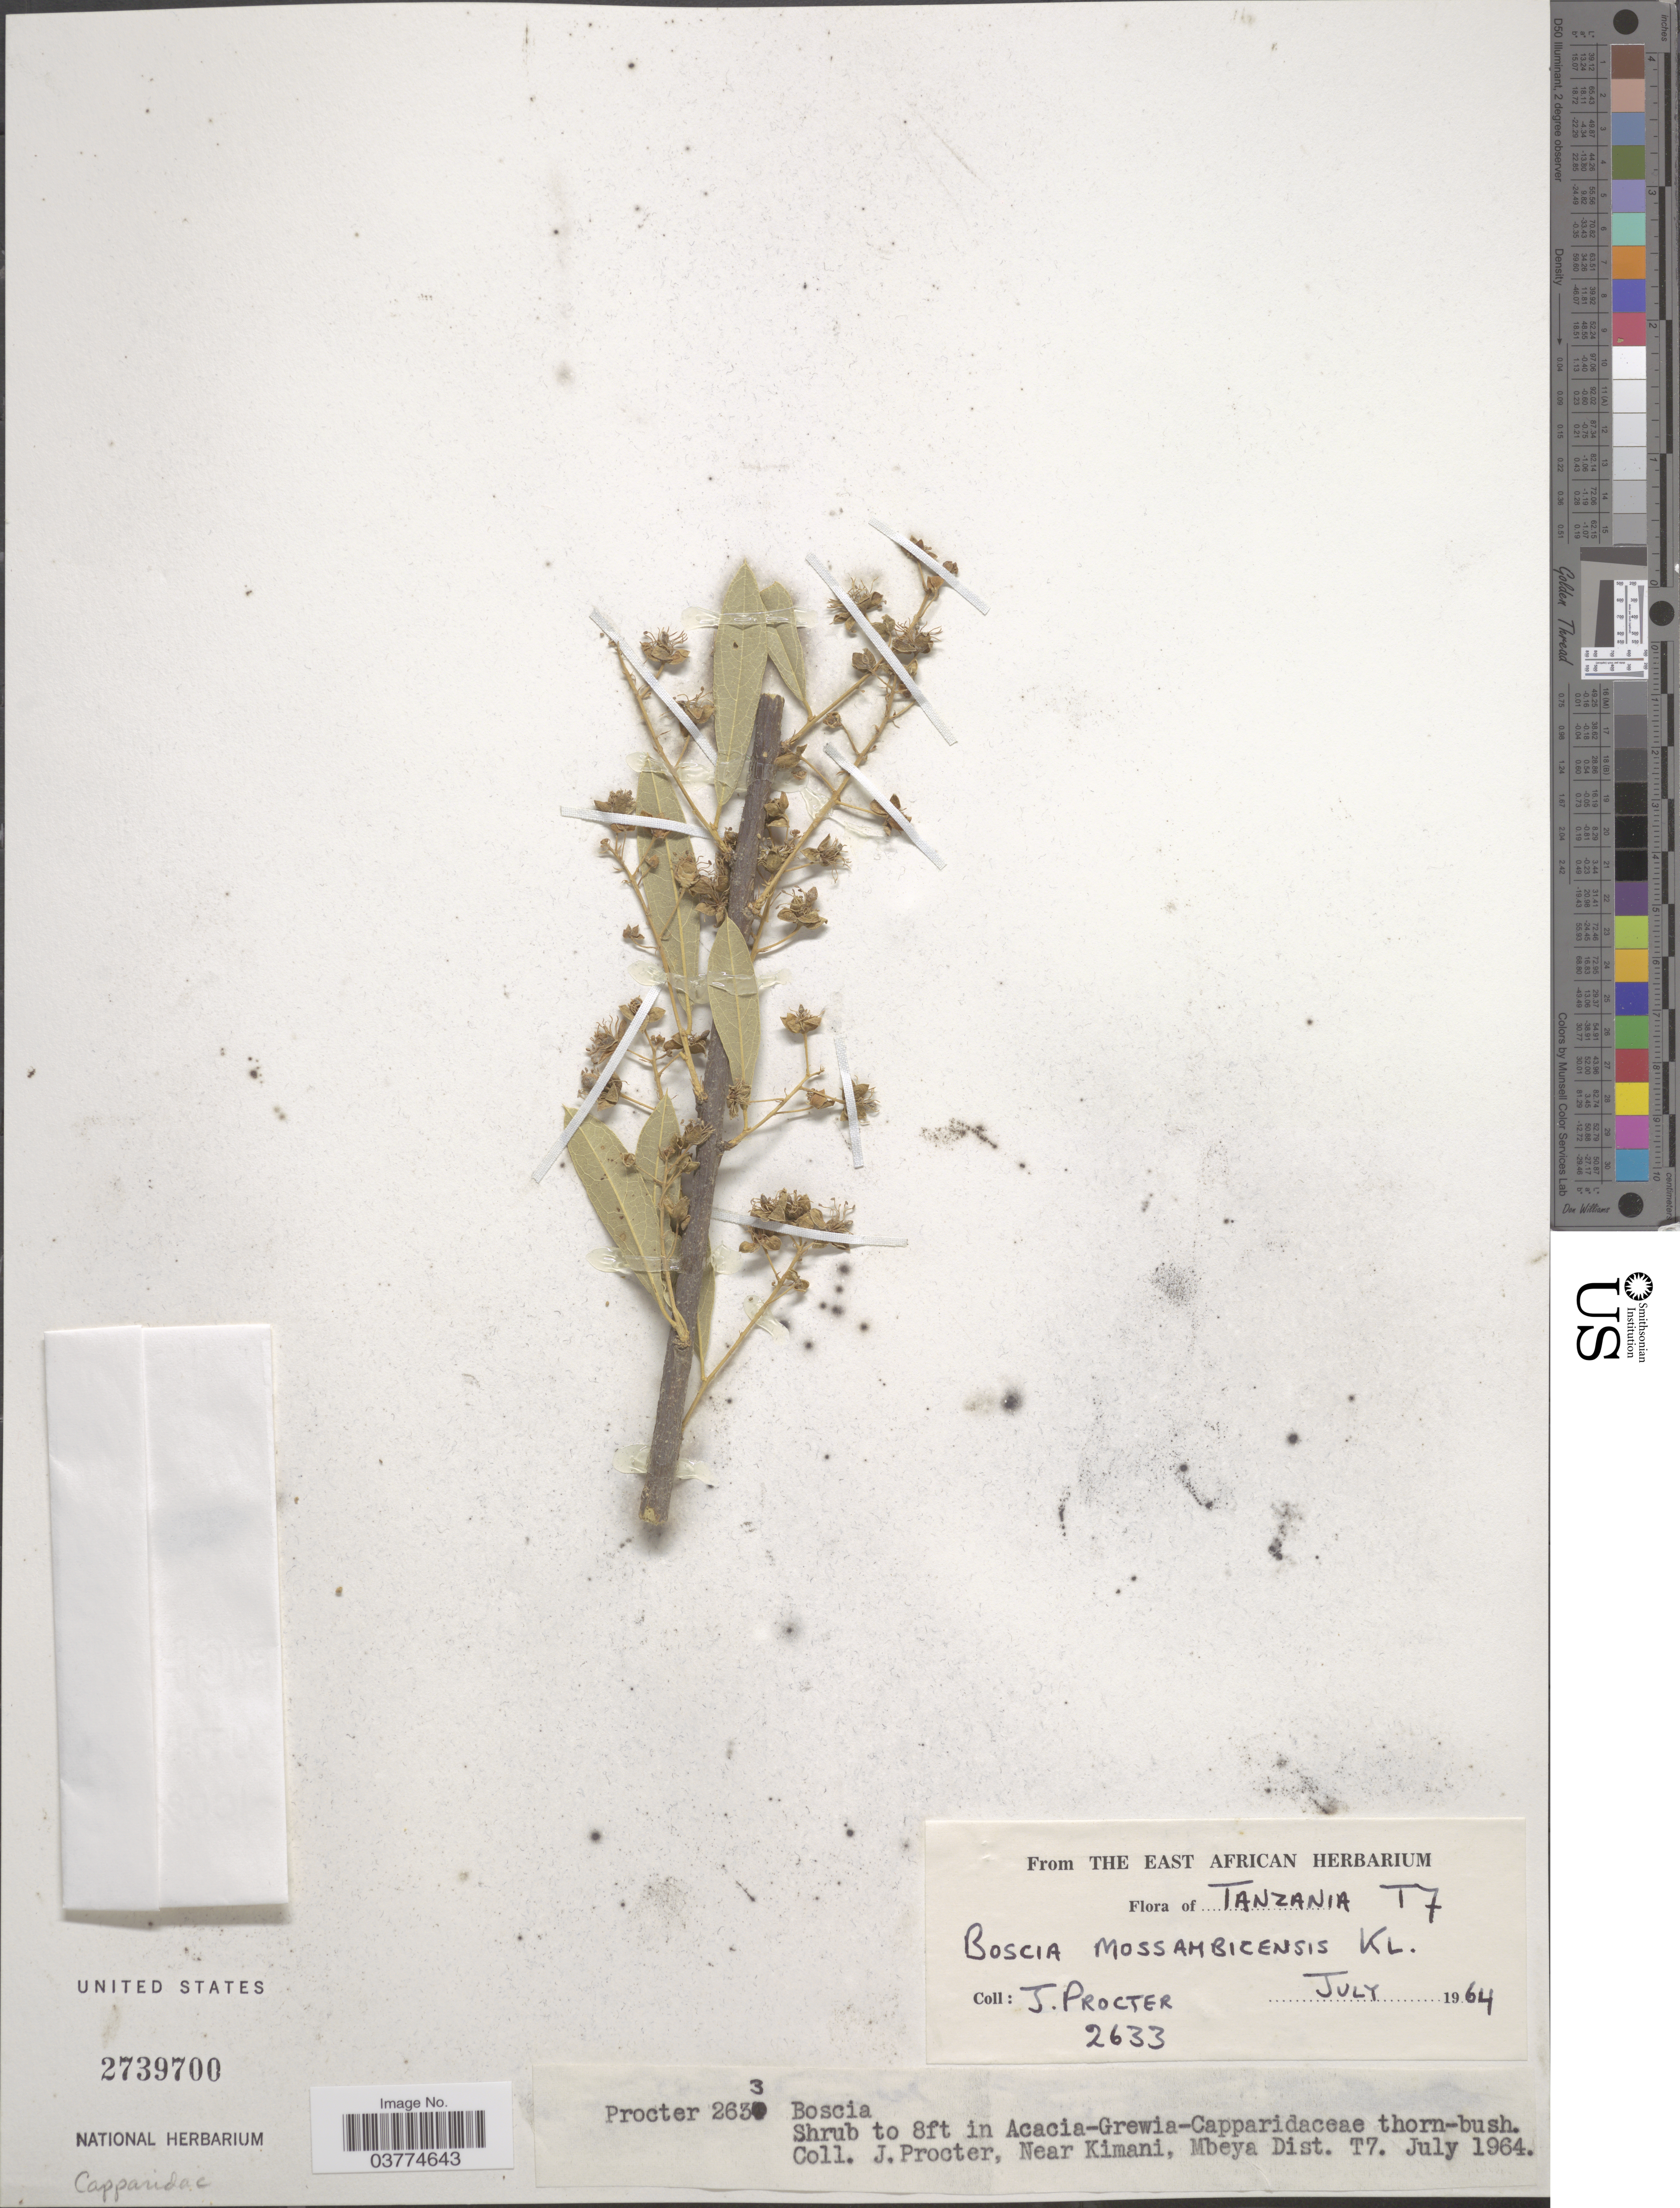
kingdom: Plantae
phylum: Tracheophyta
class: Magnoliopsida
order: Brassicales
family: Capparaceae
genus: Boscia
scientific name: Boscia mossambicensis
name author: Klotzsch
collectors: J. Procter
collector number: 2633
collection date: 1964-07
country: Tanzania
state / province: Mbeya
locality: Near Kimani, Mbeya Dist. T7.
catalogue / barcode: US 2739700